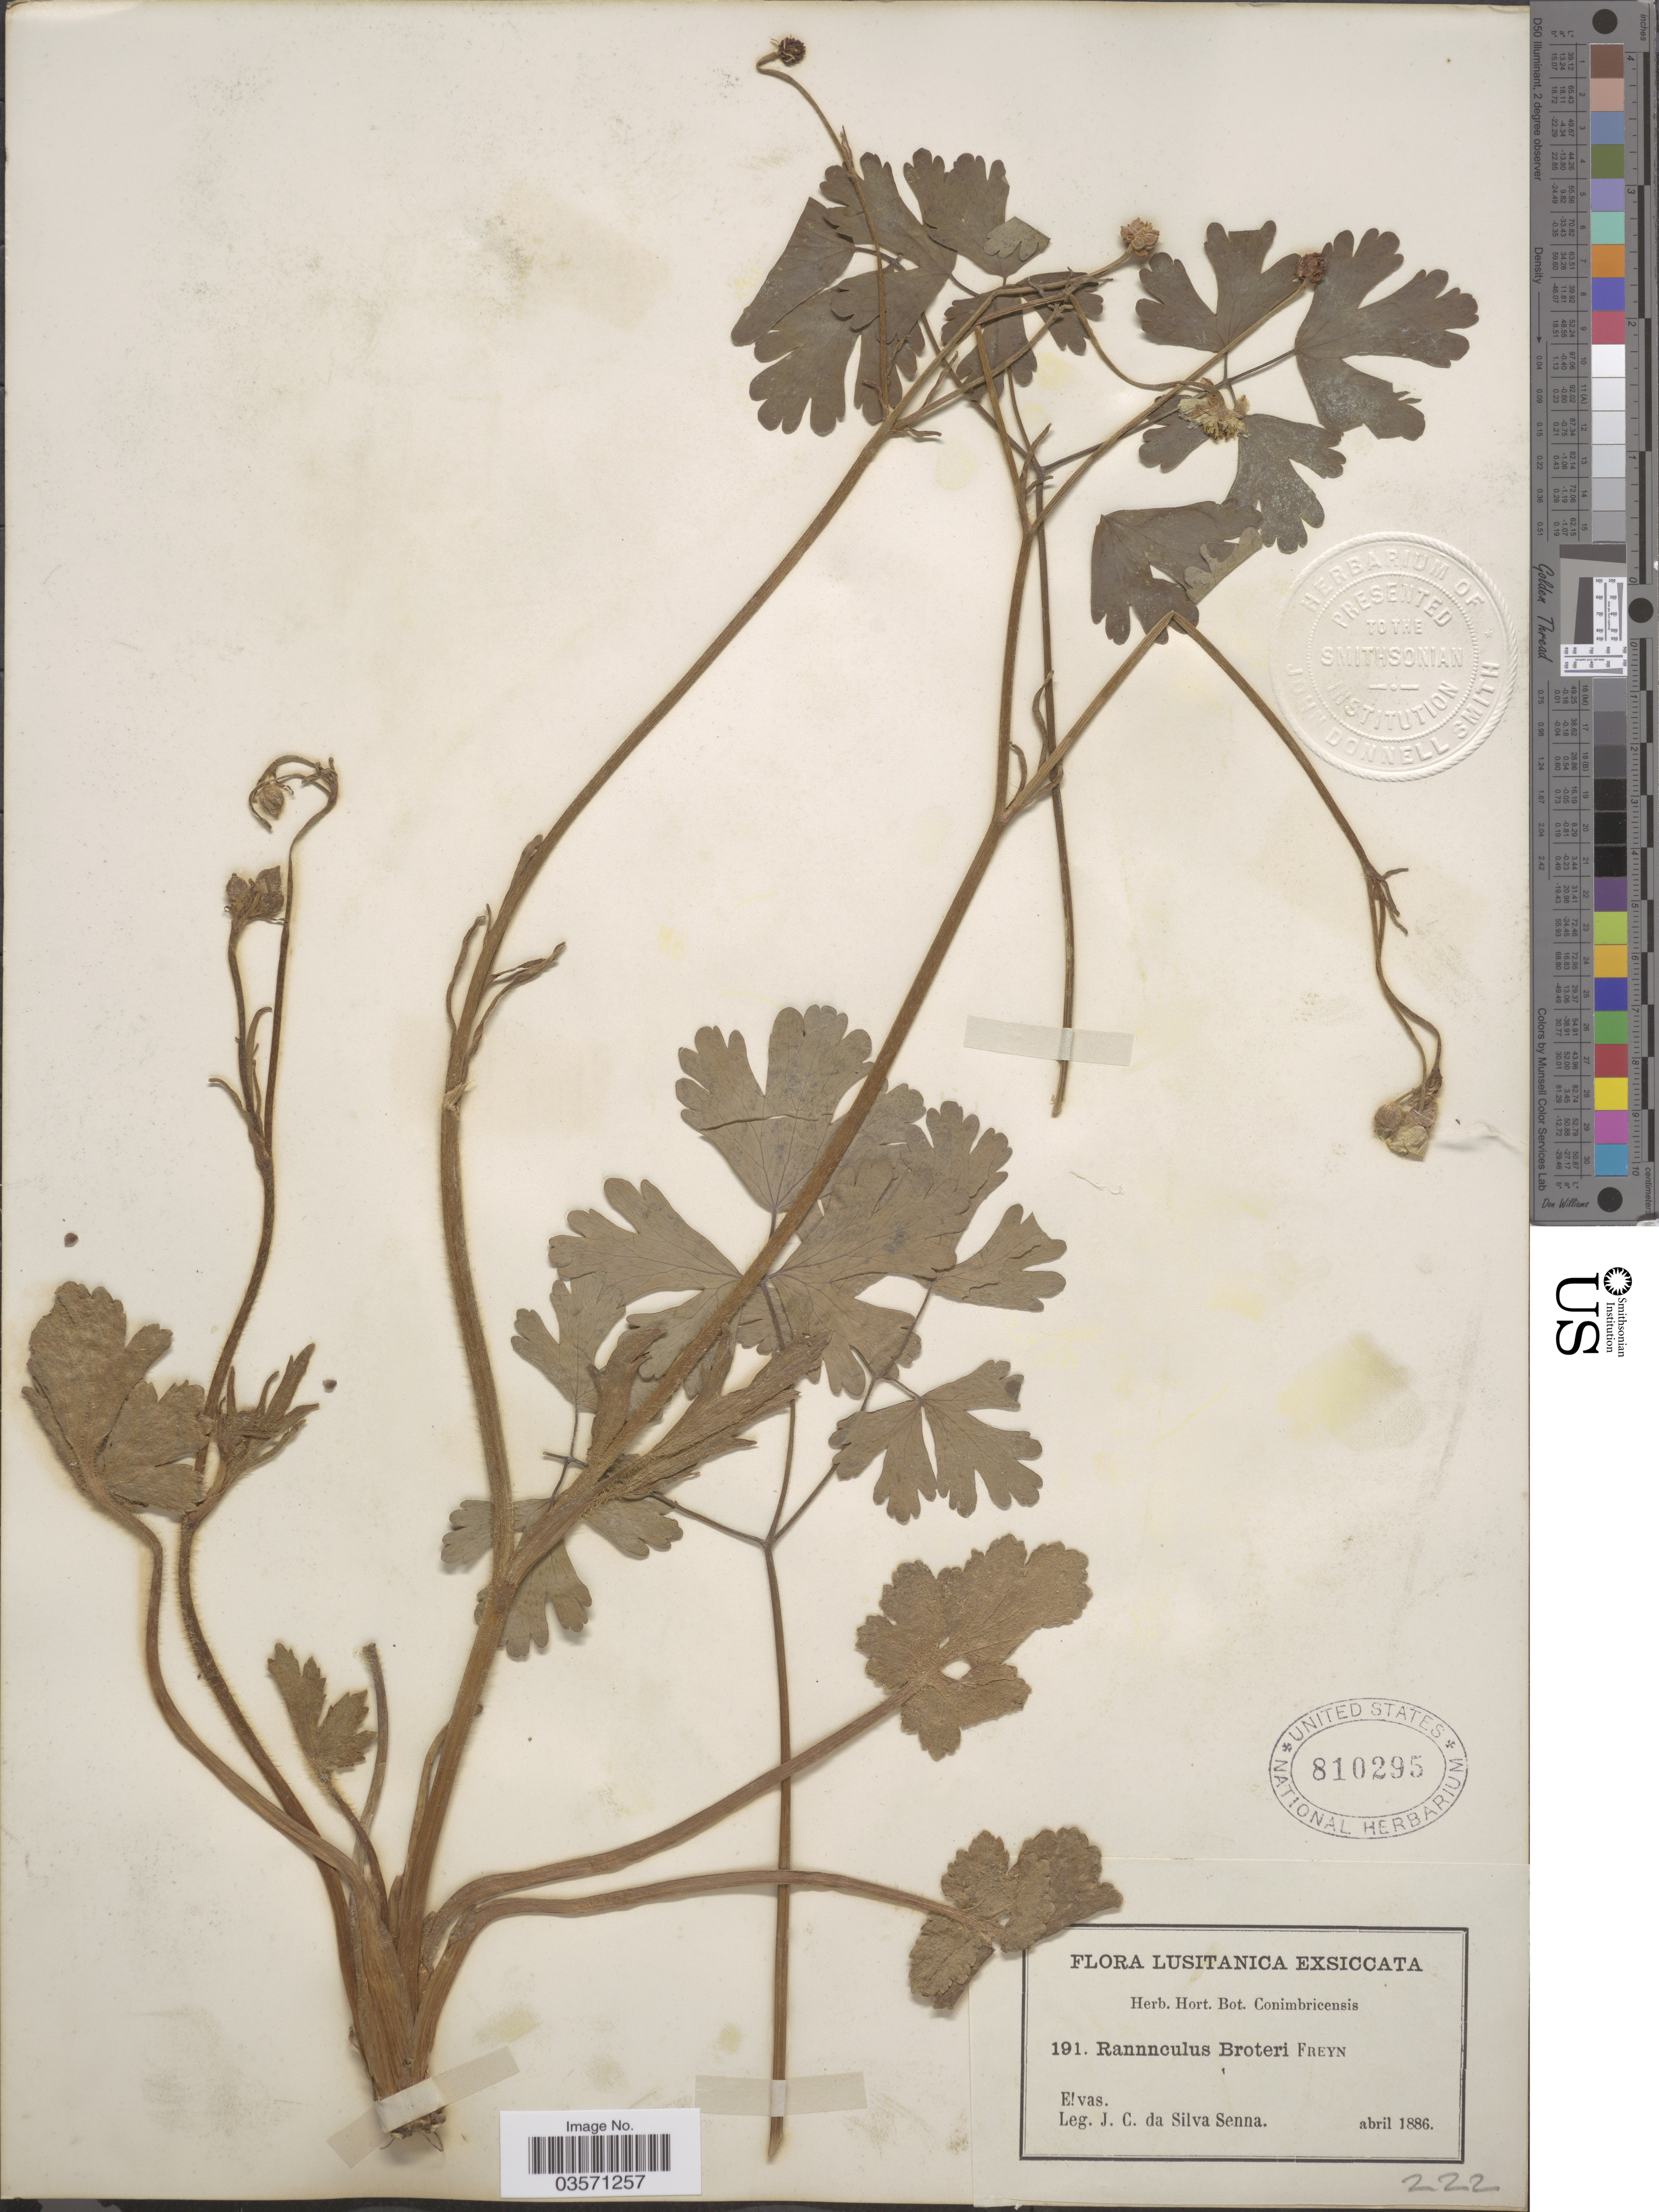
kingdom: Plantae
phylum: Tracheophyta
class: Magnoliopsida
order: Ranunculales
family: Ranunculaceae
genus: Ranunculus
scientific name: Ranunculus broteri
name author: Freyn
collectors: J. Da Silva Senna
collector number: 191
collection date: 1886-04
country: Portugal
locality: Lusitanica. E [illegible text]vas.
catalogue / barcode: US 810295